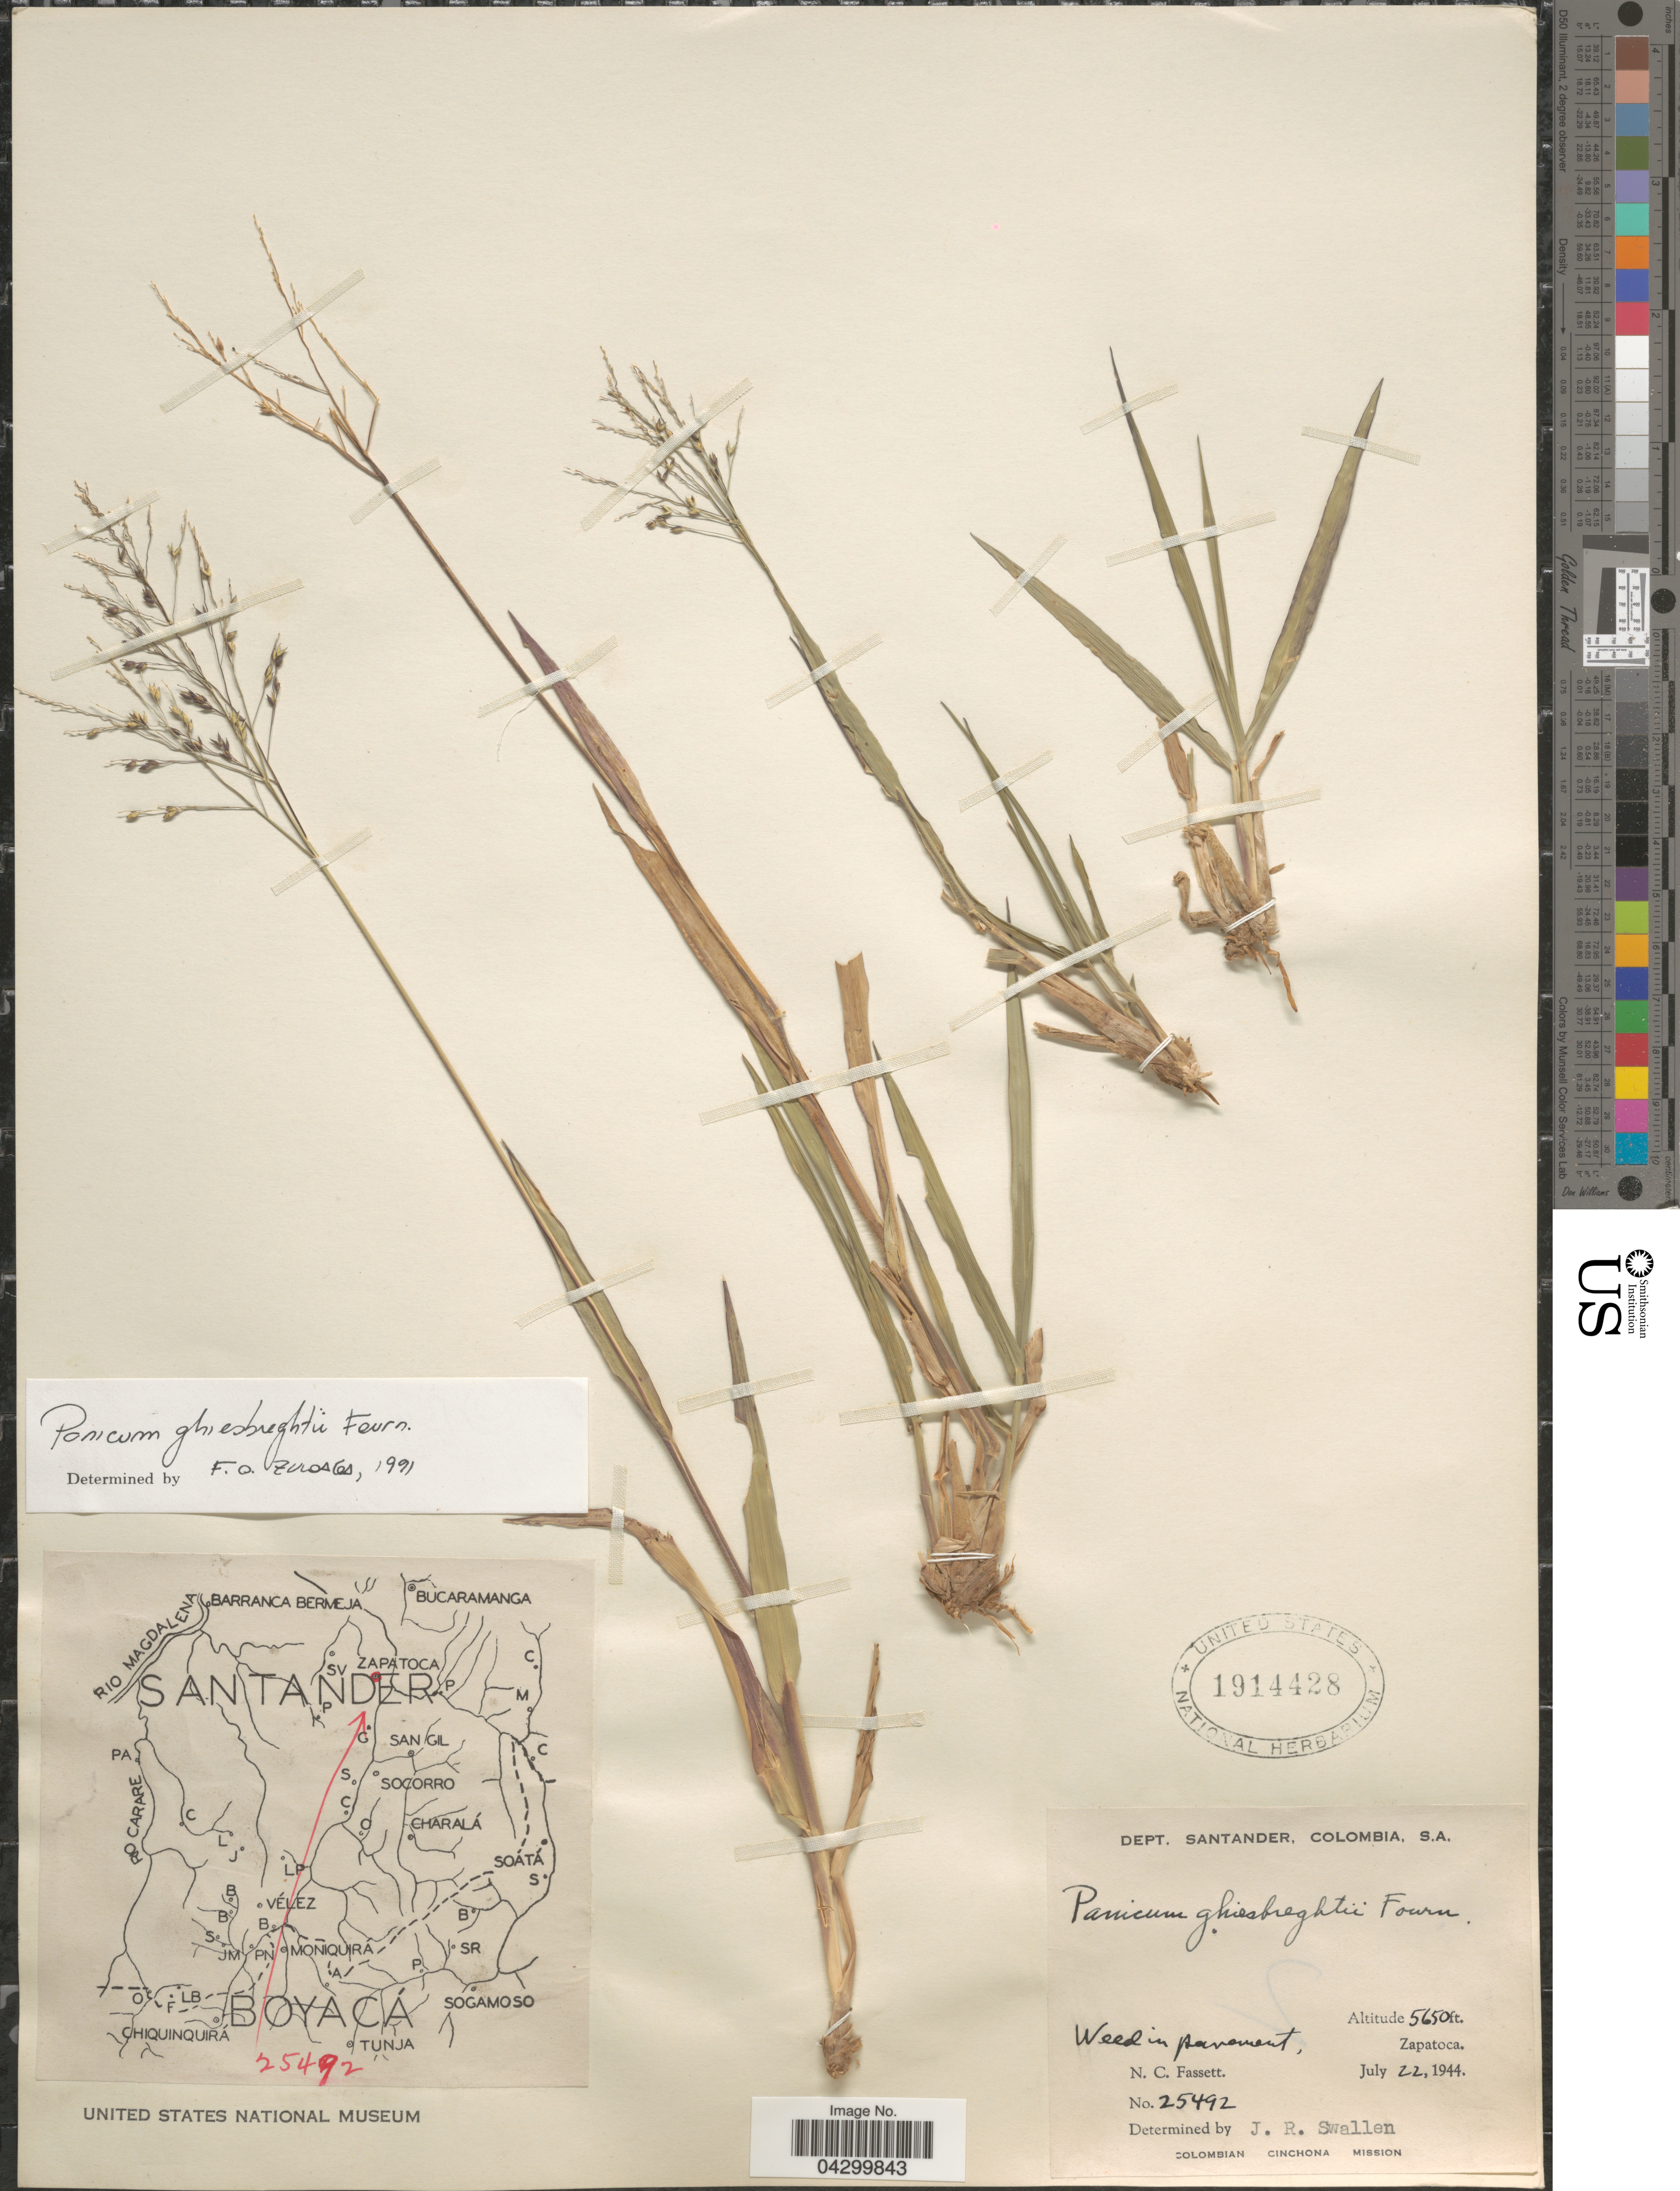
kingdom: Plantae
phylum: Tracheophyta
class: Liliopsida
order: Poales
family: Poaceae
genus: Panicum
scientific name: Panicum ghiesbreghtii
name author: E. Fourn.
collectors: N. C. Fassett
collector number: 25492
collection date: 1944-07-22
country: Colombia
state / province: Santander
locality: Dept. Santander, S. A. Zapatoca. Colombian Cinchona Mission.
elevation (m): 1722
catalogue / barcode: US 1914428